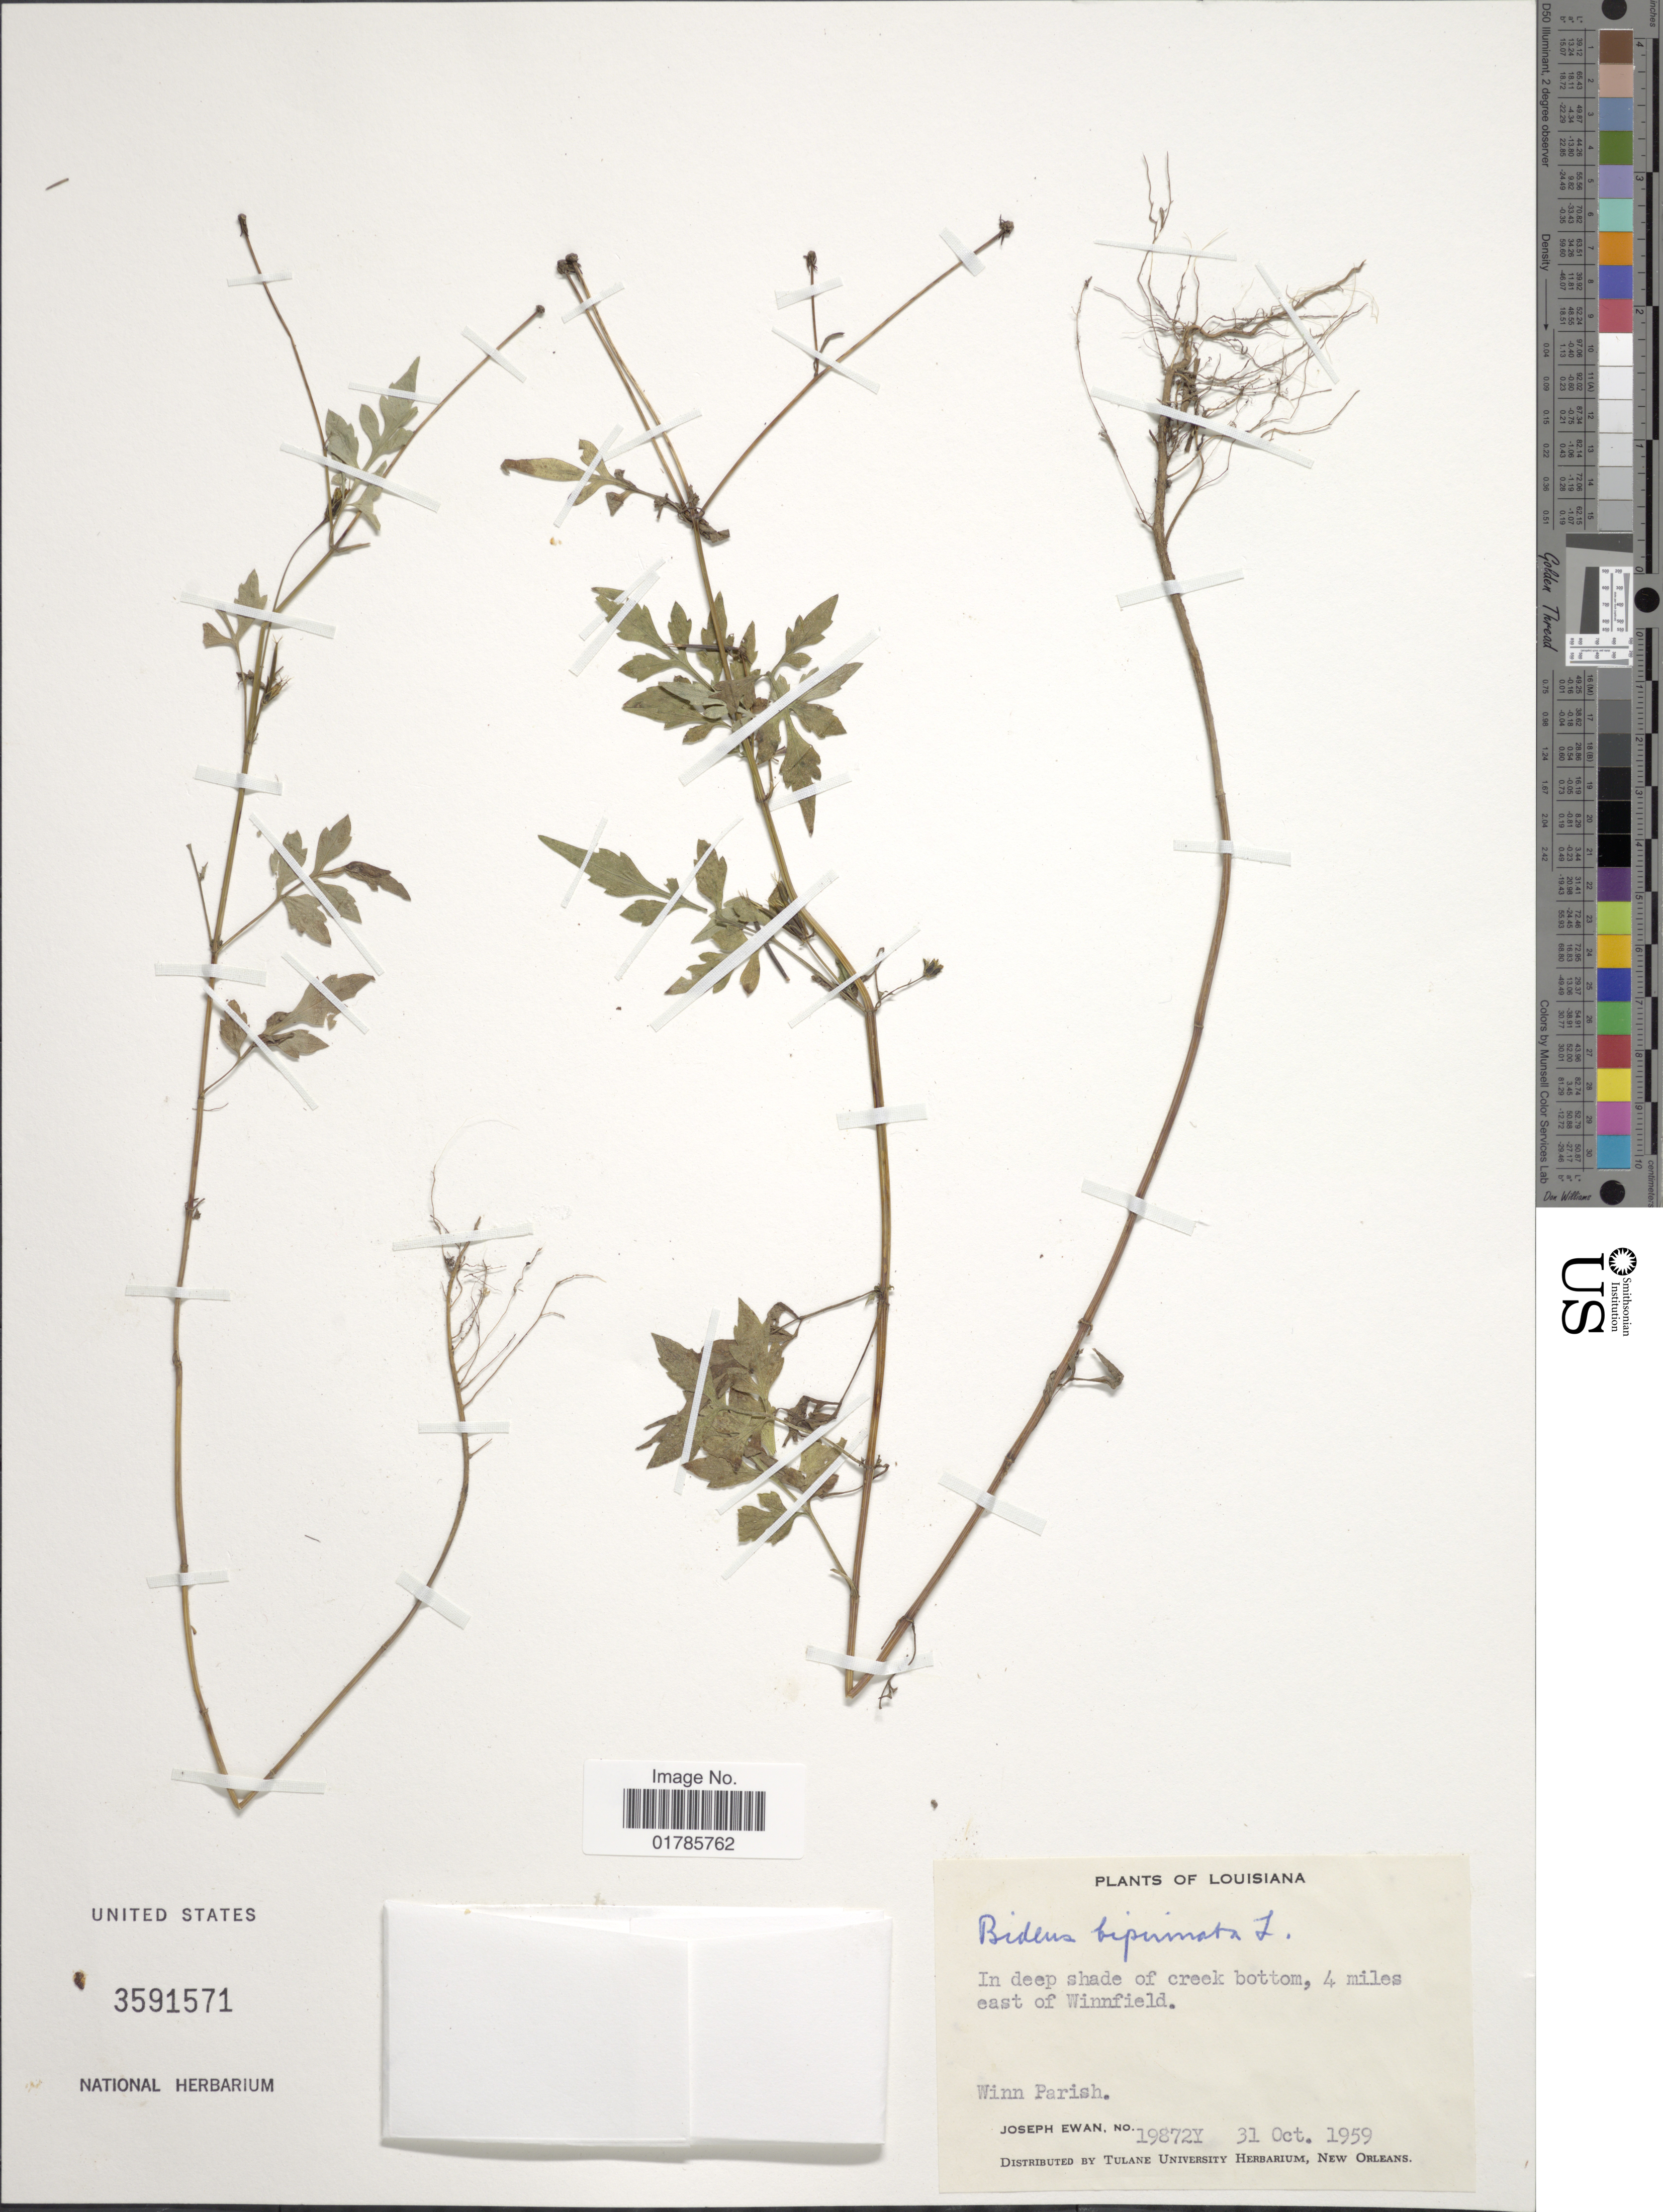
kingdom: Plantae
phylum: Tracheophyta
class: Magnoliopsida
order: Asterales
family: Asteraceae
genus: Bidens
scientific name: Bidens bipinnata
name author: L.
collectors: J. A. Ewan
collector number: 19872Y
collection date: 1959-10-31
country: United States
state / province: Louisiana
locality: In deep shade of creek bottom, 4 miles east of Winnfield, Winn Parish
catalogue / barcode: US 3591571